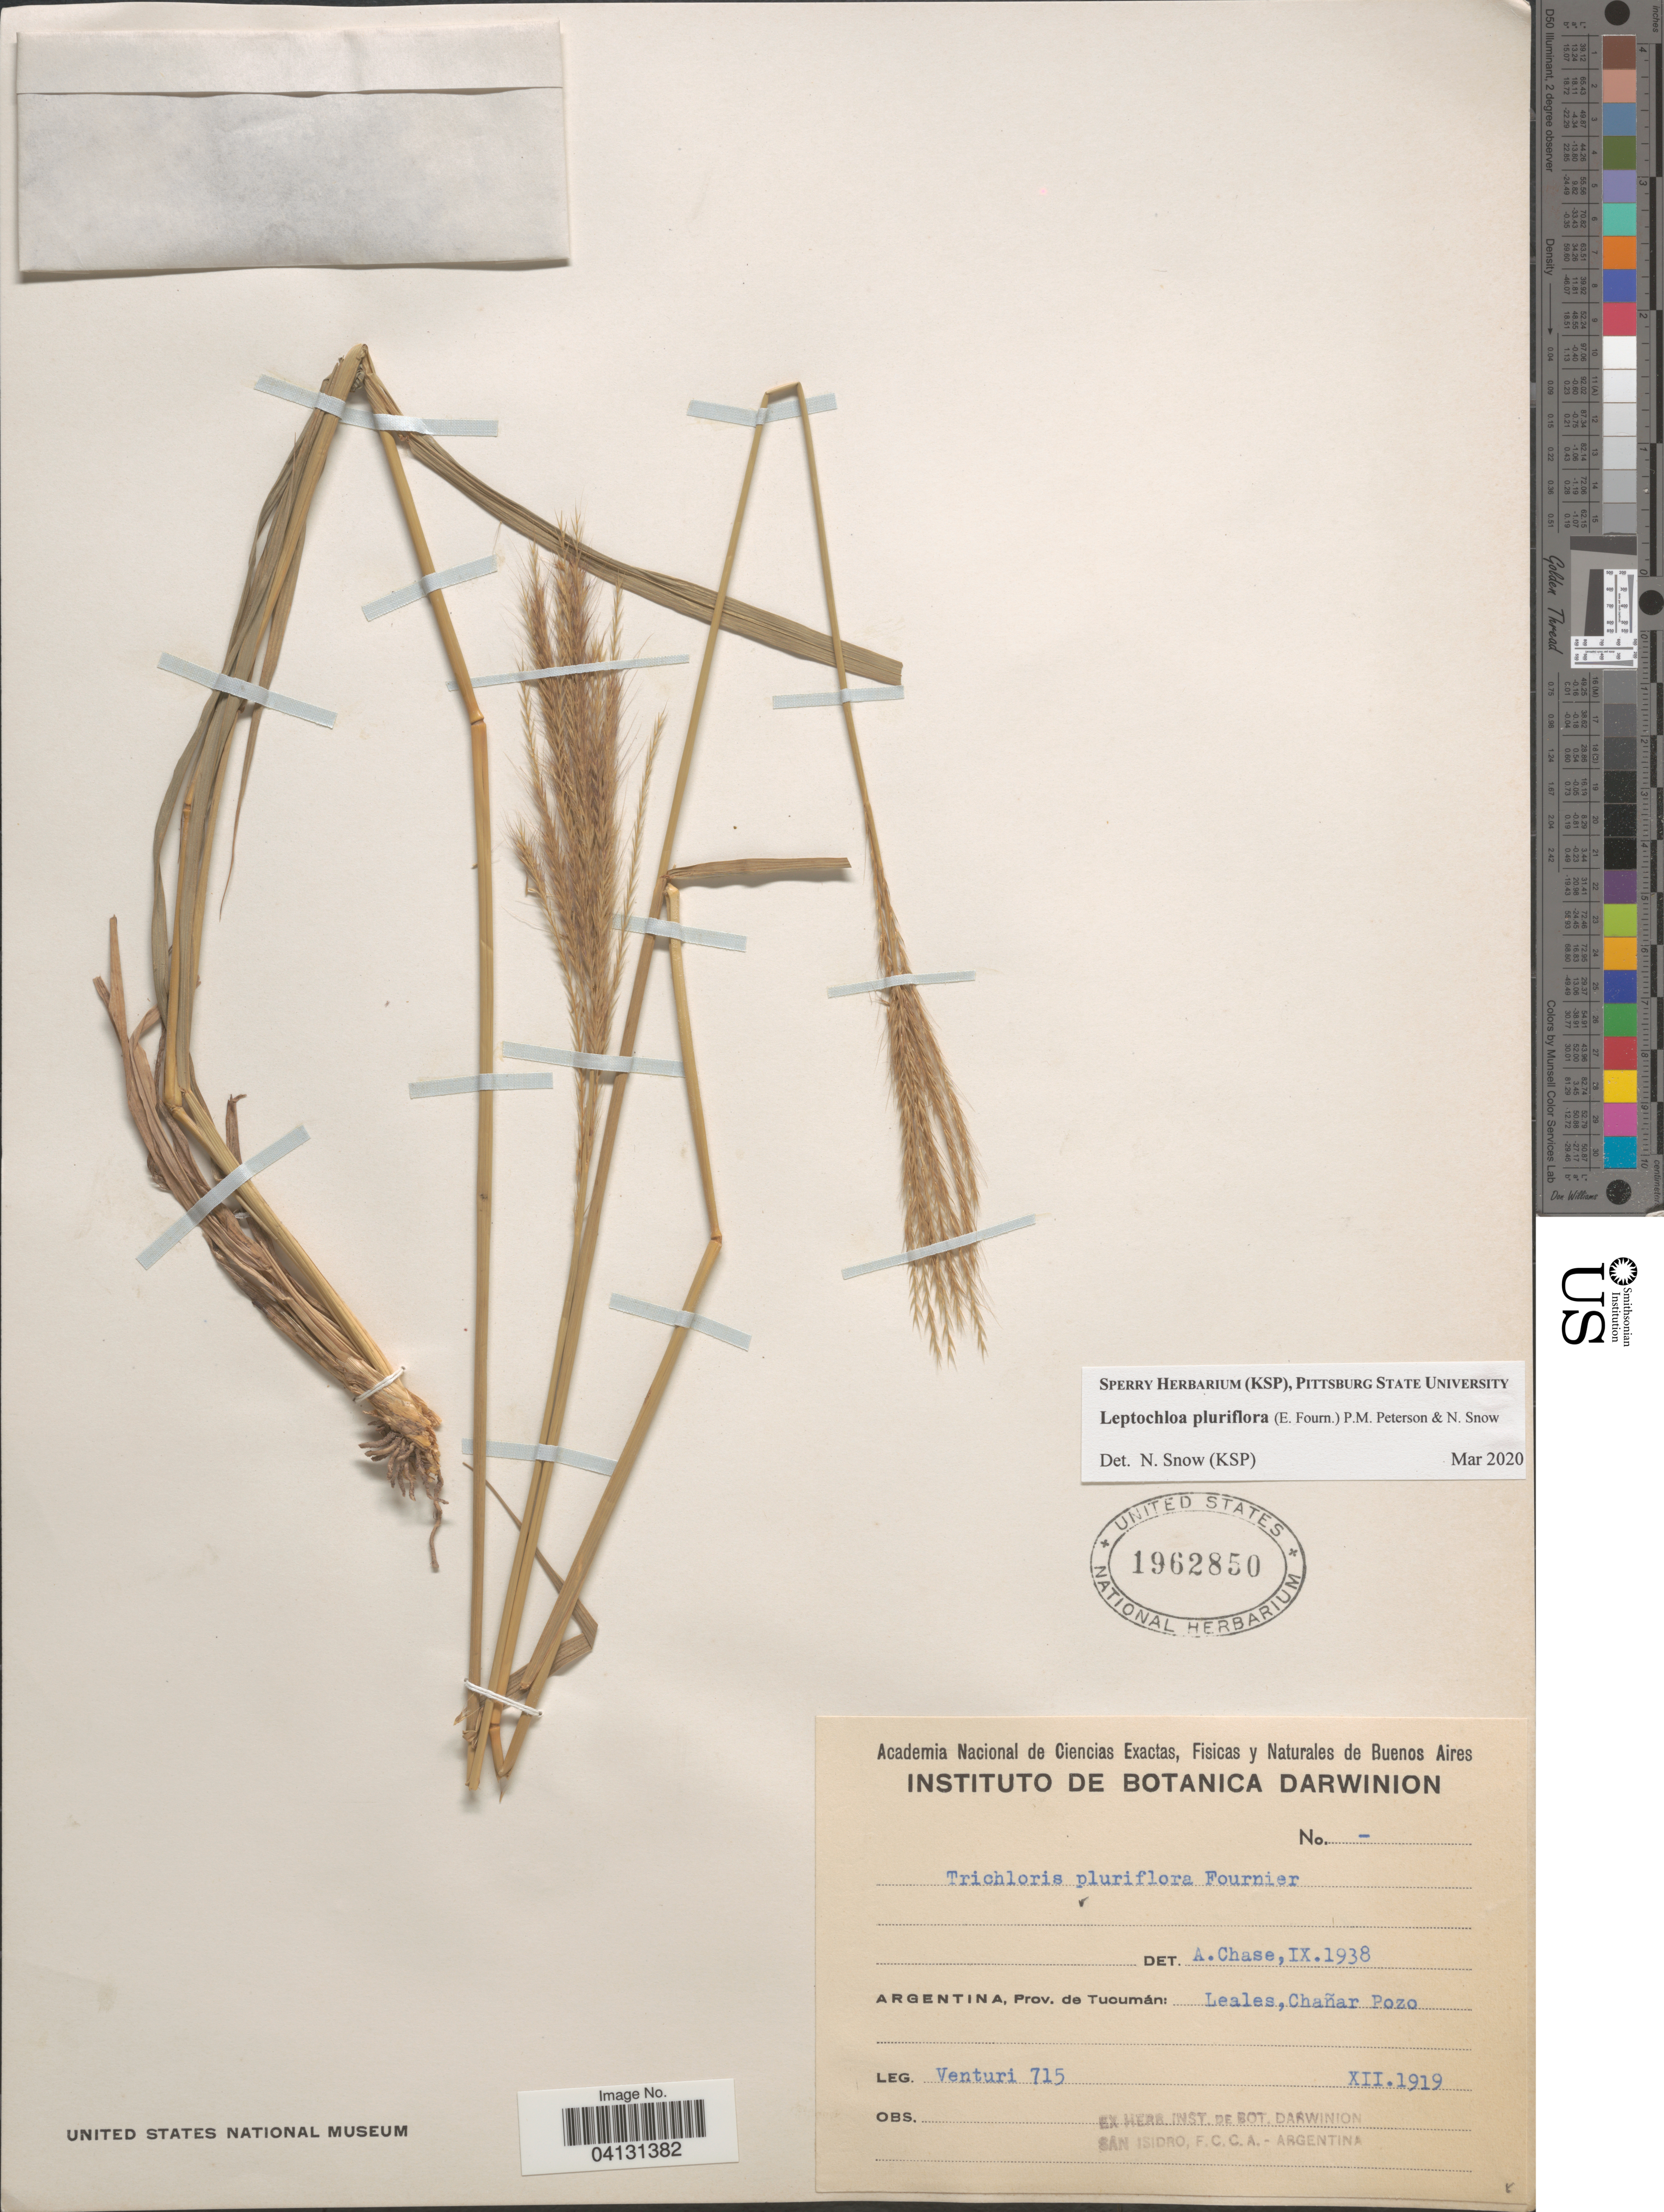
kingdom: Plantae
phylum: Tracheophyta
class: Liliopsida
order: Poales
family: Poaceae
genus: Leptochloa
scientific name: Leptochloa pluriflora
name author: (E. Fourn.) P.M. Peterson & N. Snow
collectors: Venturi, --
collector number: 715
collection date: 1919-12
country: Argentina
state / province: Tucuman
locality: Leales,Chañar Pozo.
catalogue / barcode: US 1962850